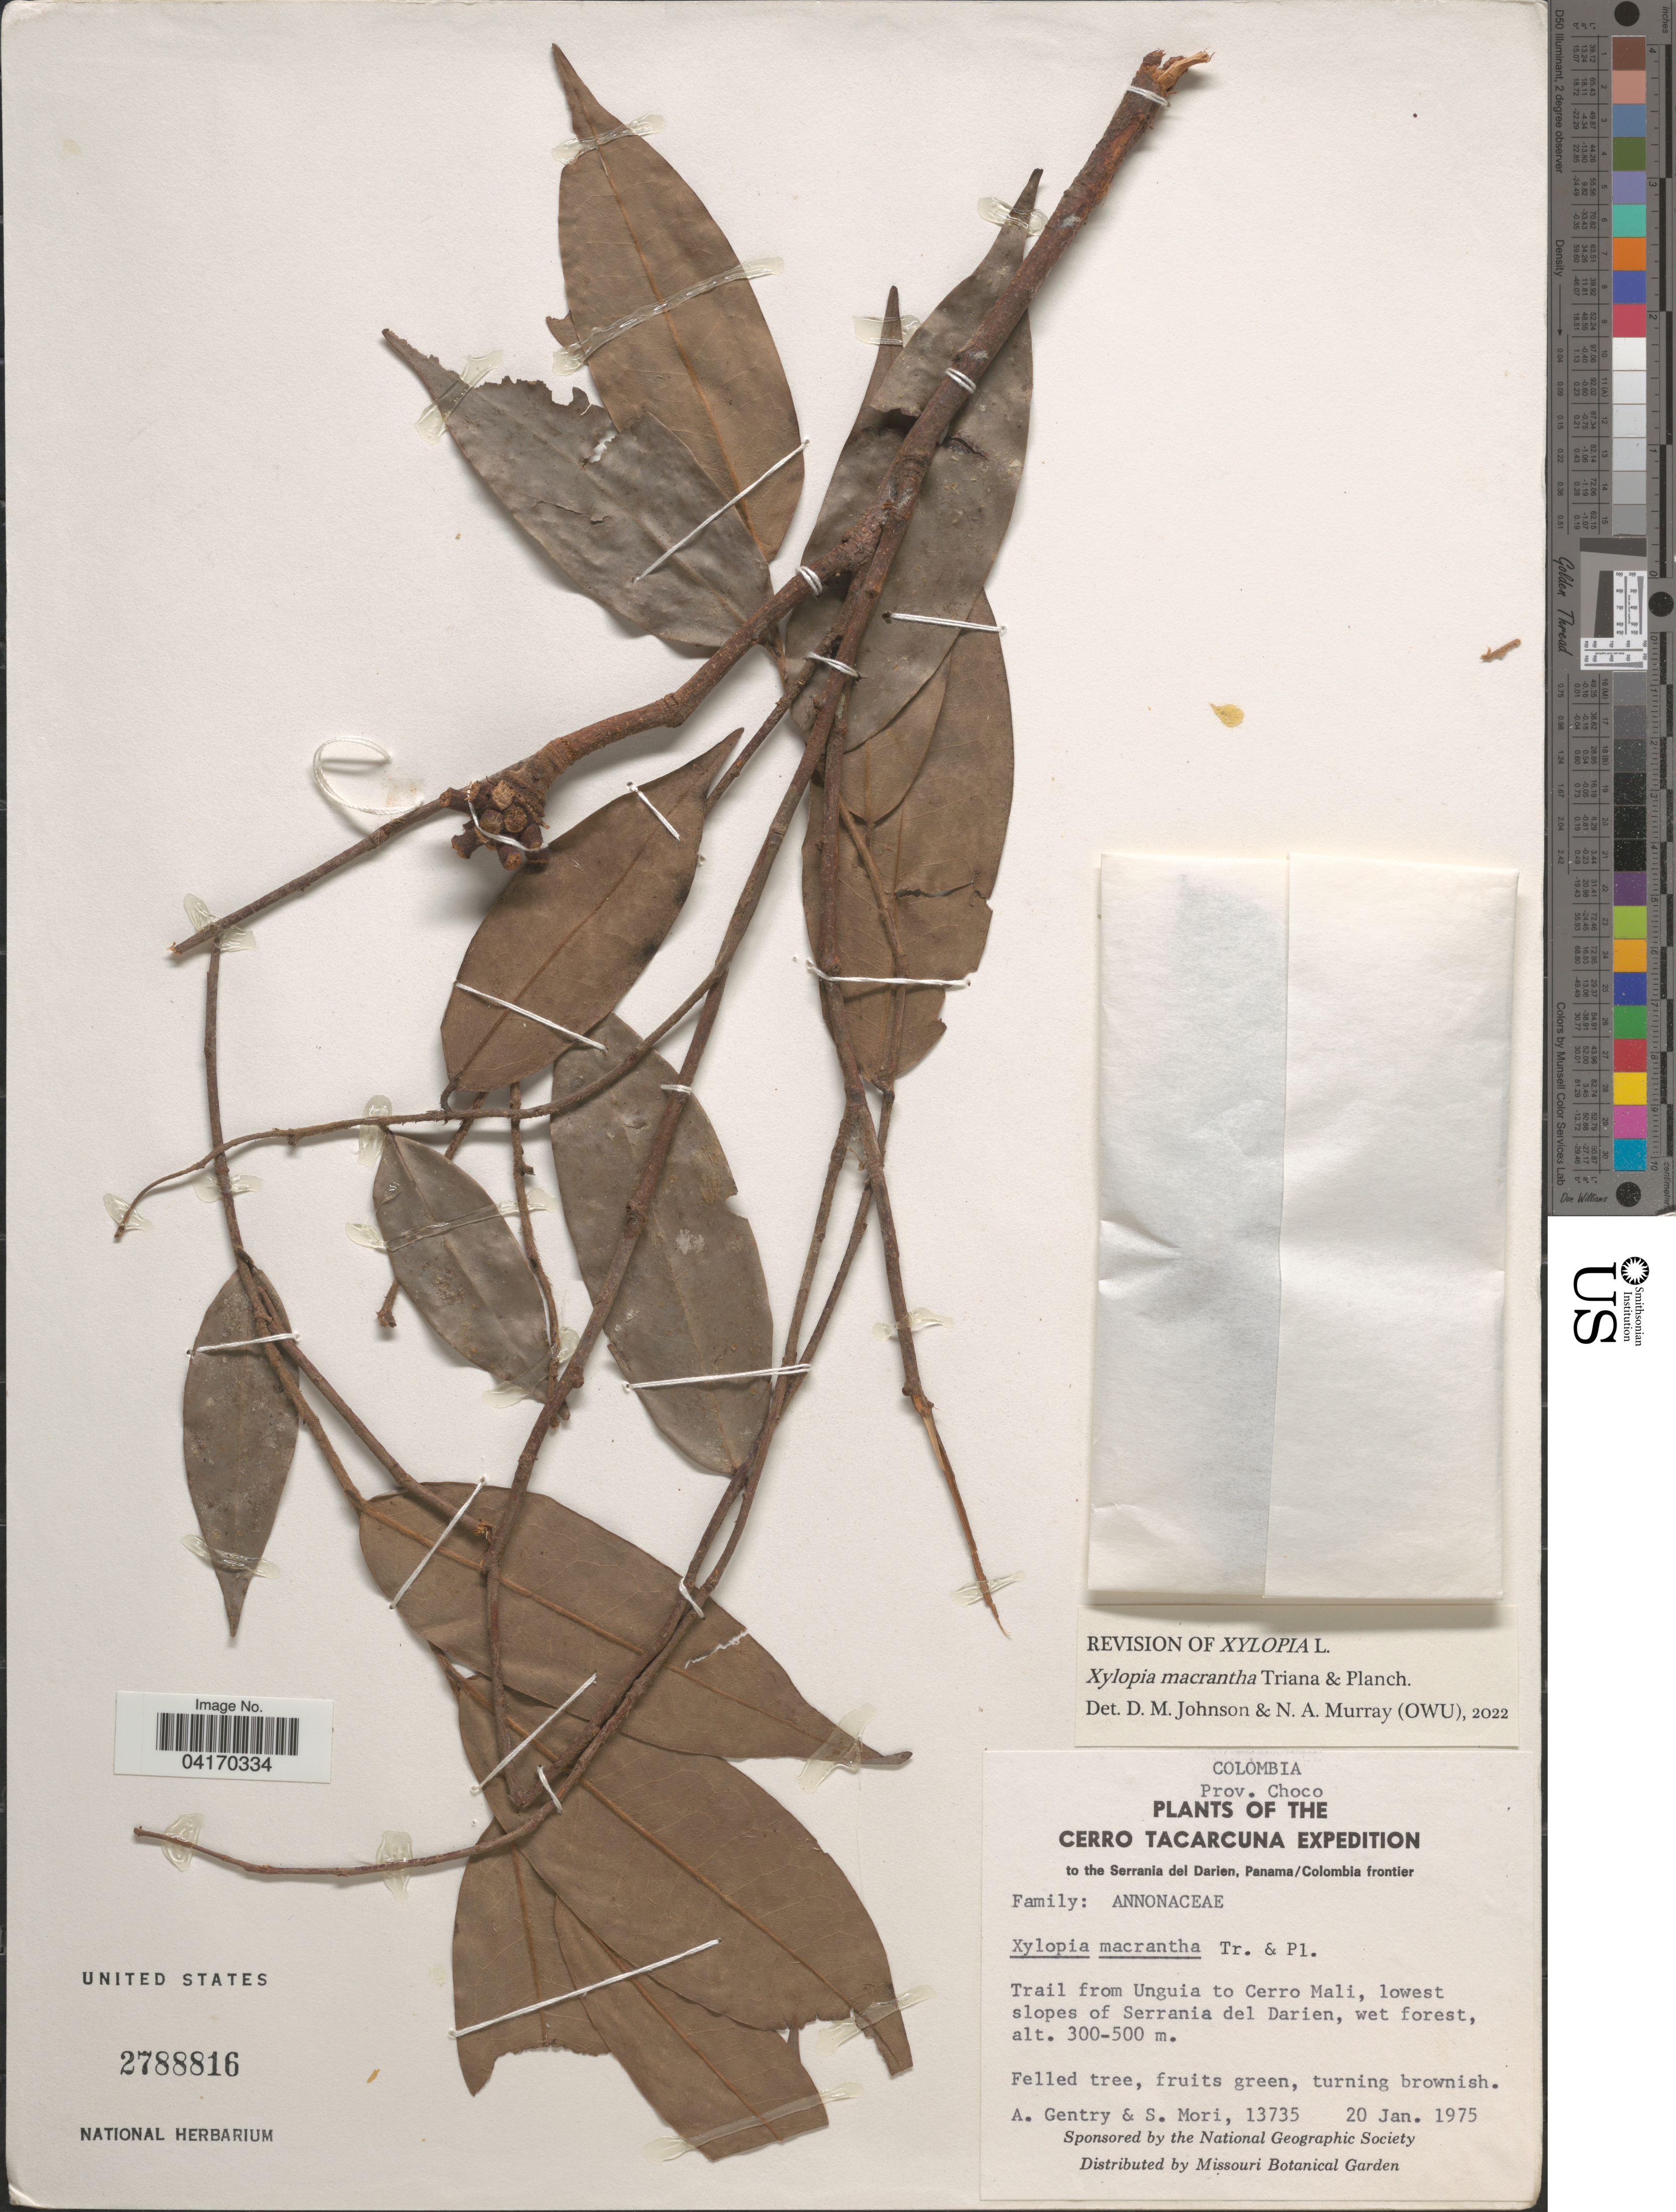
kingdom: Plantae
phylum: Tracheophyta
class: Magnoliopsida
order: Magnoliales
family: Annonaceae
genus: Xylopia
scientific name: Xylopia macrantha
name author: Planch. & Triana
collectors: A. H. Gentry & S. Mori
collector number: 13735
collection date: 1975-01-20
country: Colombia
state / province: Chocó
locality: The Cerro Tacarcuna Expedition to the Serrania del Darien, Panama/Colombia frontier. Trail from Unguia to Cerro Mali, lowest slopes of Serrania del Darien, wet forest.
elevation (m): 300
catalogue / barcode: US 2788816